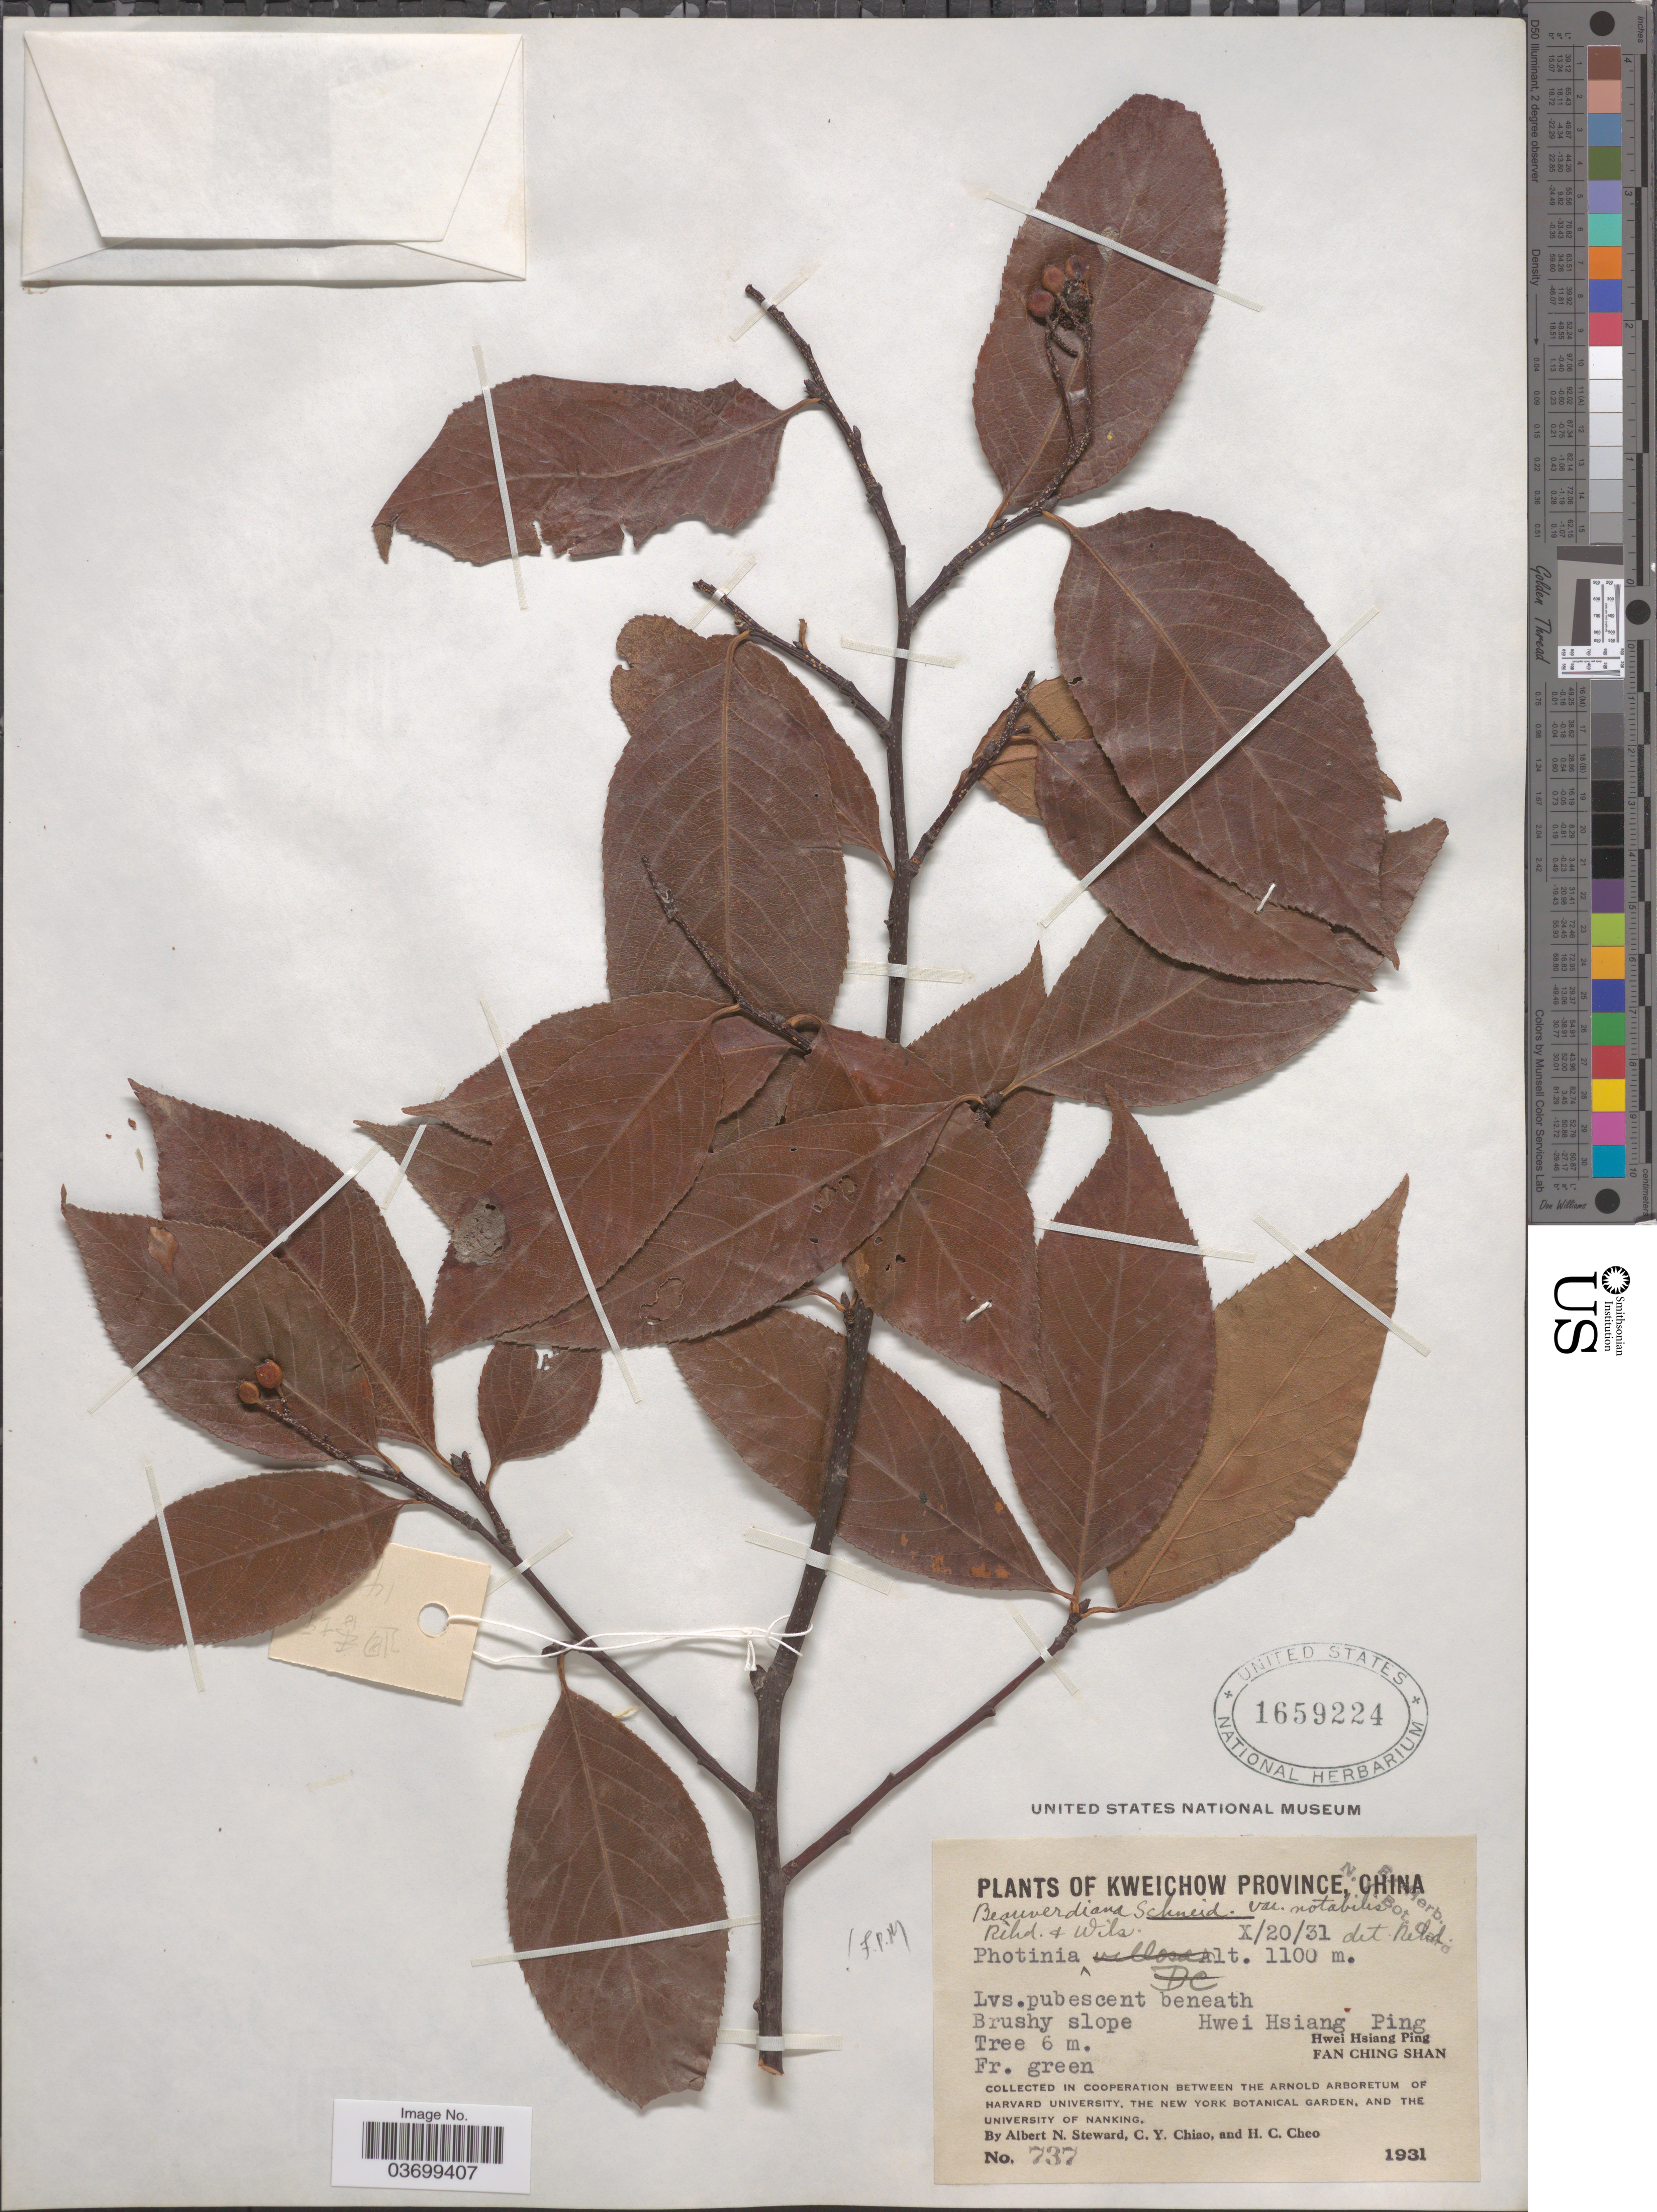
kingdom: Plantae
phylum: Tracheophyta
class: Magnoliopsida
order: Rosales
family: Rosaceae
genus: Photinia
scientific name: Photinia beauverdiana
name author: C.K. Schneid.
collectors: A. N. Steward, C. Y. Chiao & H. Cheo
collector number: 737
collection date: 1931-10-20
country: China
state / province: Guizhou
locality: Kweichow Province. Hwei Hsiang Ping. Fan Ching Shan.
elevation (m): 1100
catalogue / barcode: US 1659224